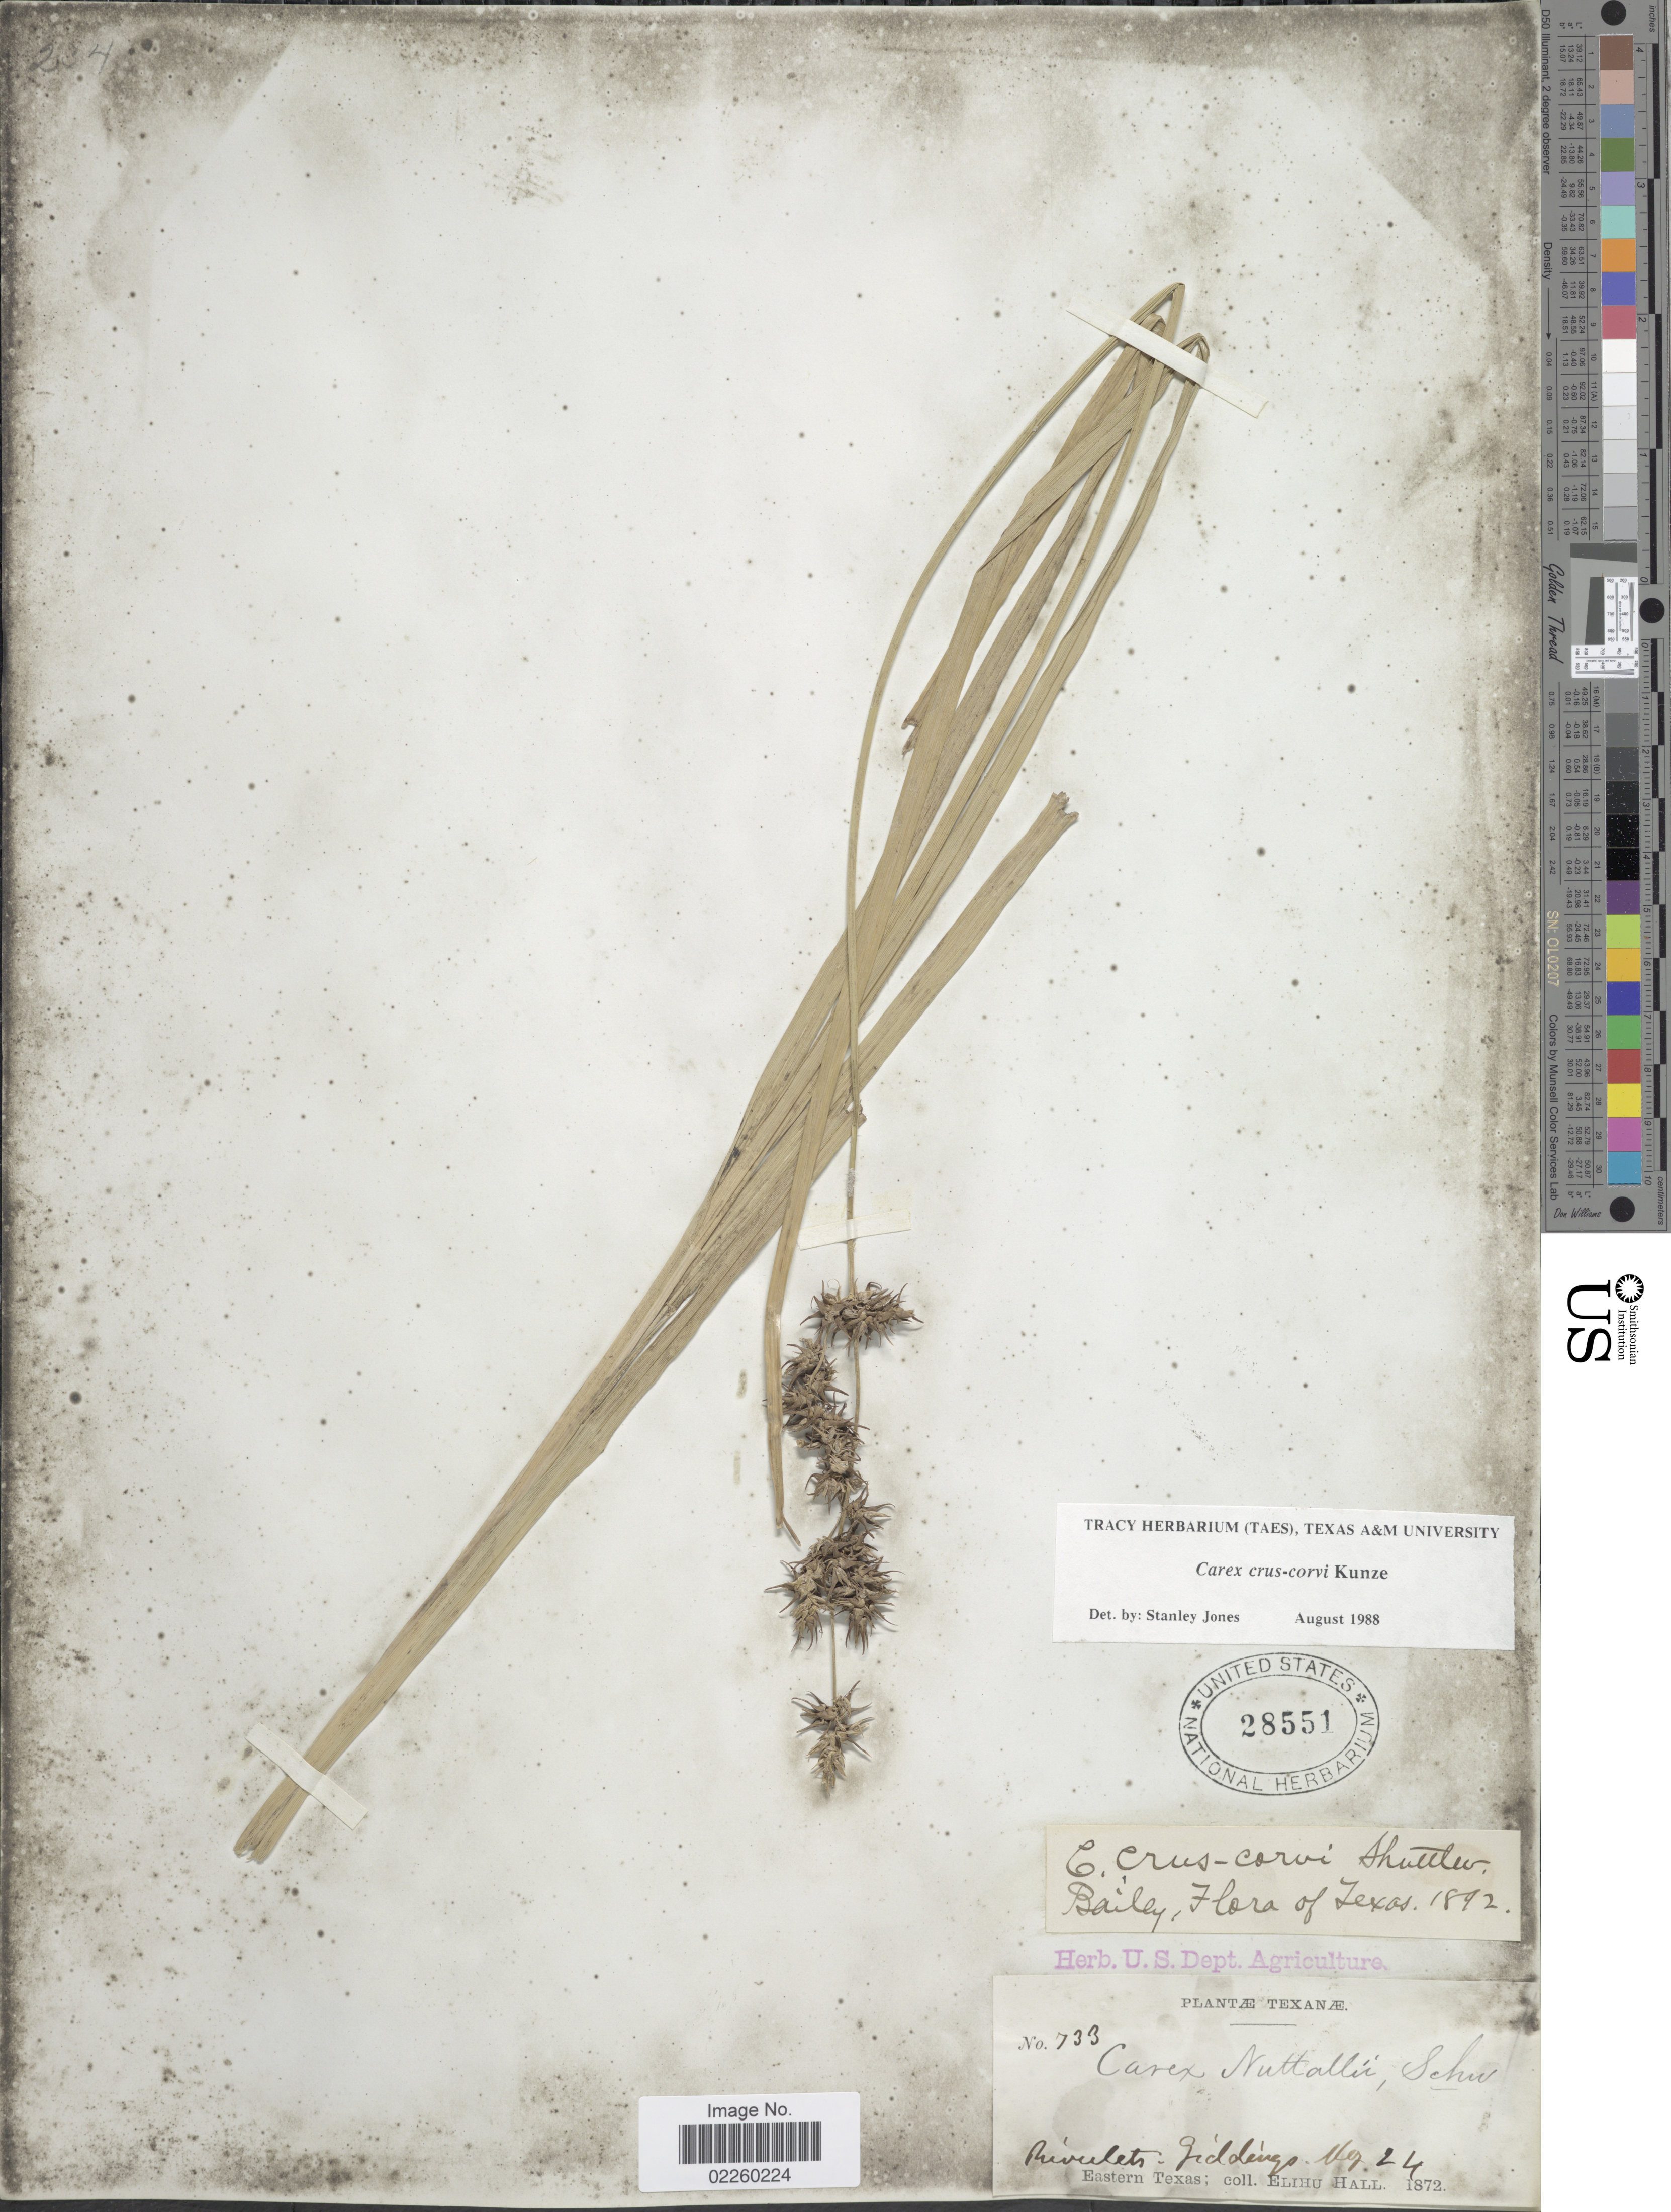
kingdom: Plantae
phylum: Tracheophyta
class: Liliopsida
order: Poales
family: Cyperaceae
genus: Carex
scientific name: Carex crus-corvi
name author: Shuttlew. ex Kunze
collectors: E. Hall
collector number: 733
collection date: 1872-05-24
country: United States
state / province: Texas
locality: Eastern Texas. Giddings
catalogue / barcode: US 28551